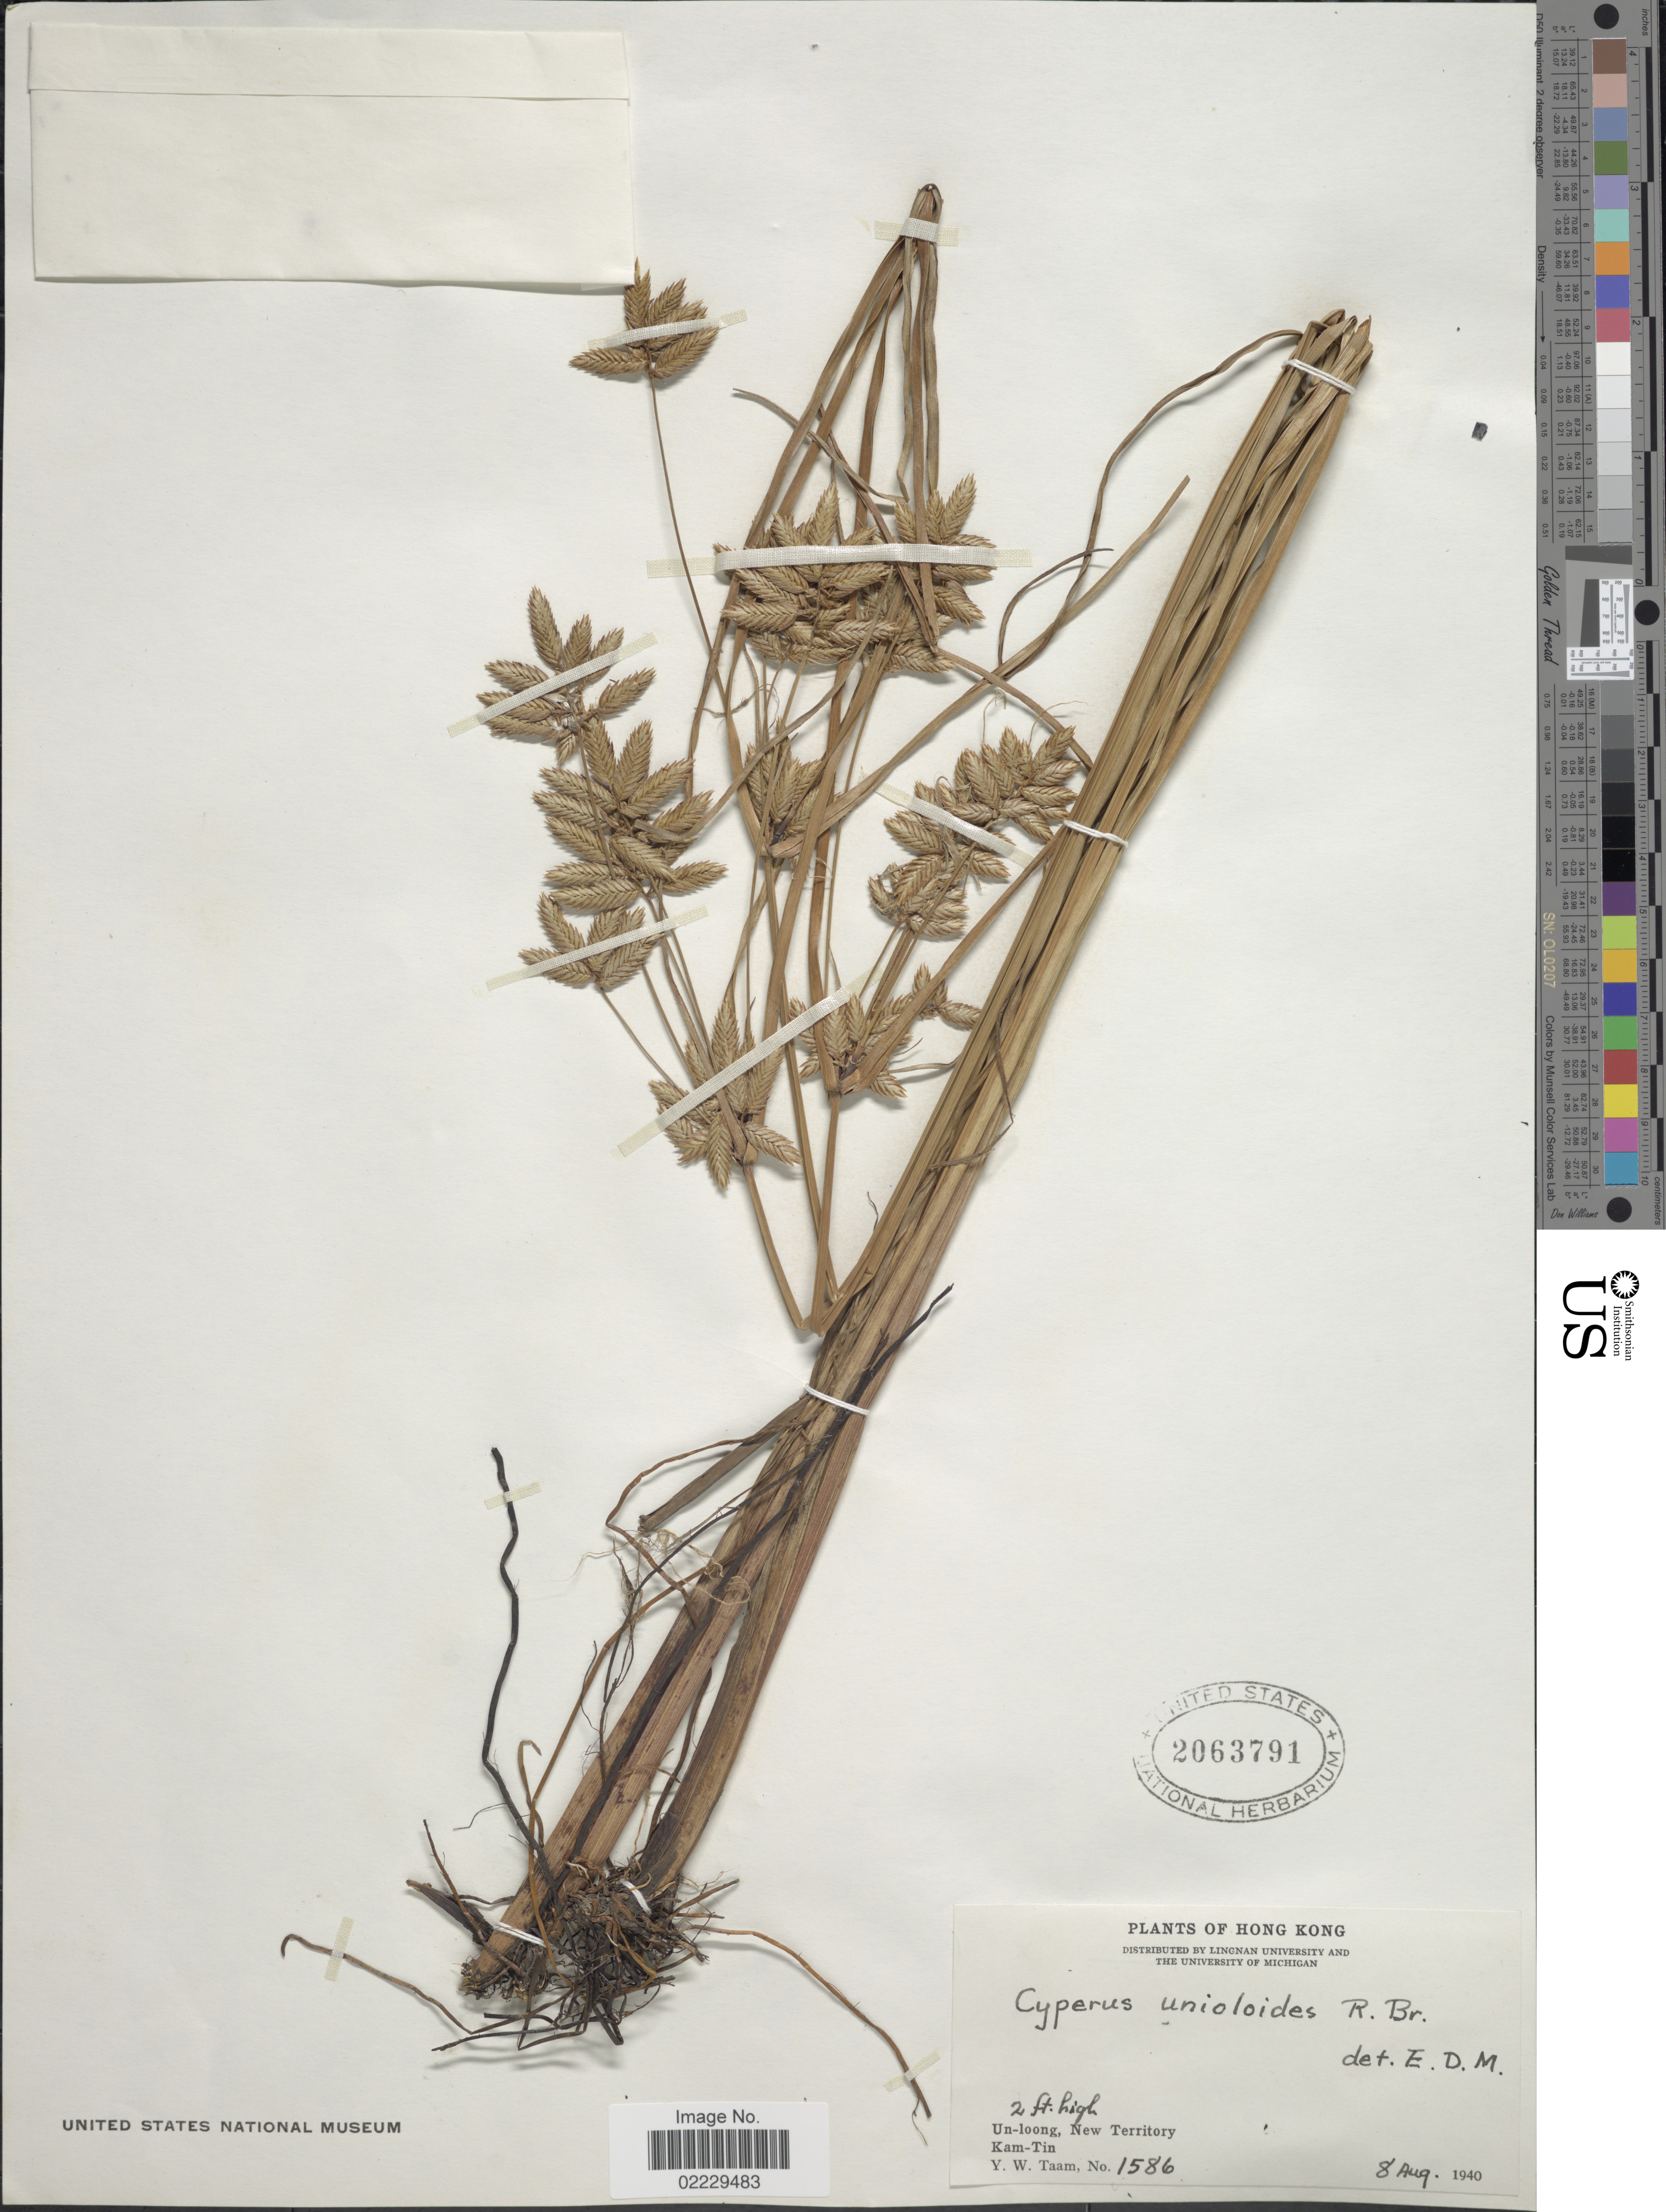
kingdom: Plantae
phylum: Tracheophyta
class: Liliopsida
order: Poales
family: Cyperaceae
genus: Cyperus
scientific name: Cyperus unioloides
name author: R. Br.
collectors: Y. W. Taam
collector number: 1586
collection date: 1940-08-08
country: China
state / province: Hong Kong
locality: Un-loong, New Territory, Kam-Tin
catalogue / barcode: US 2063791